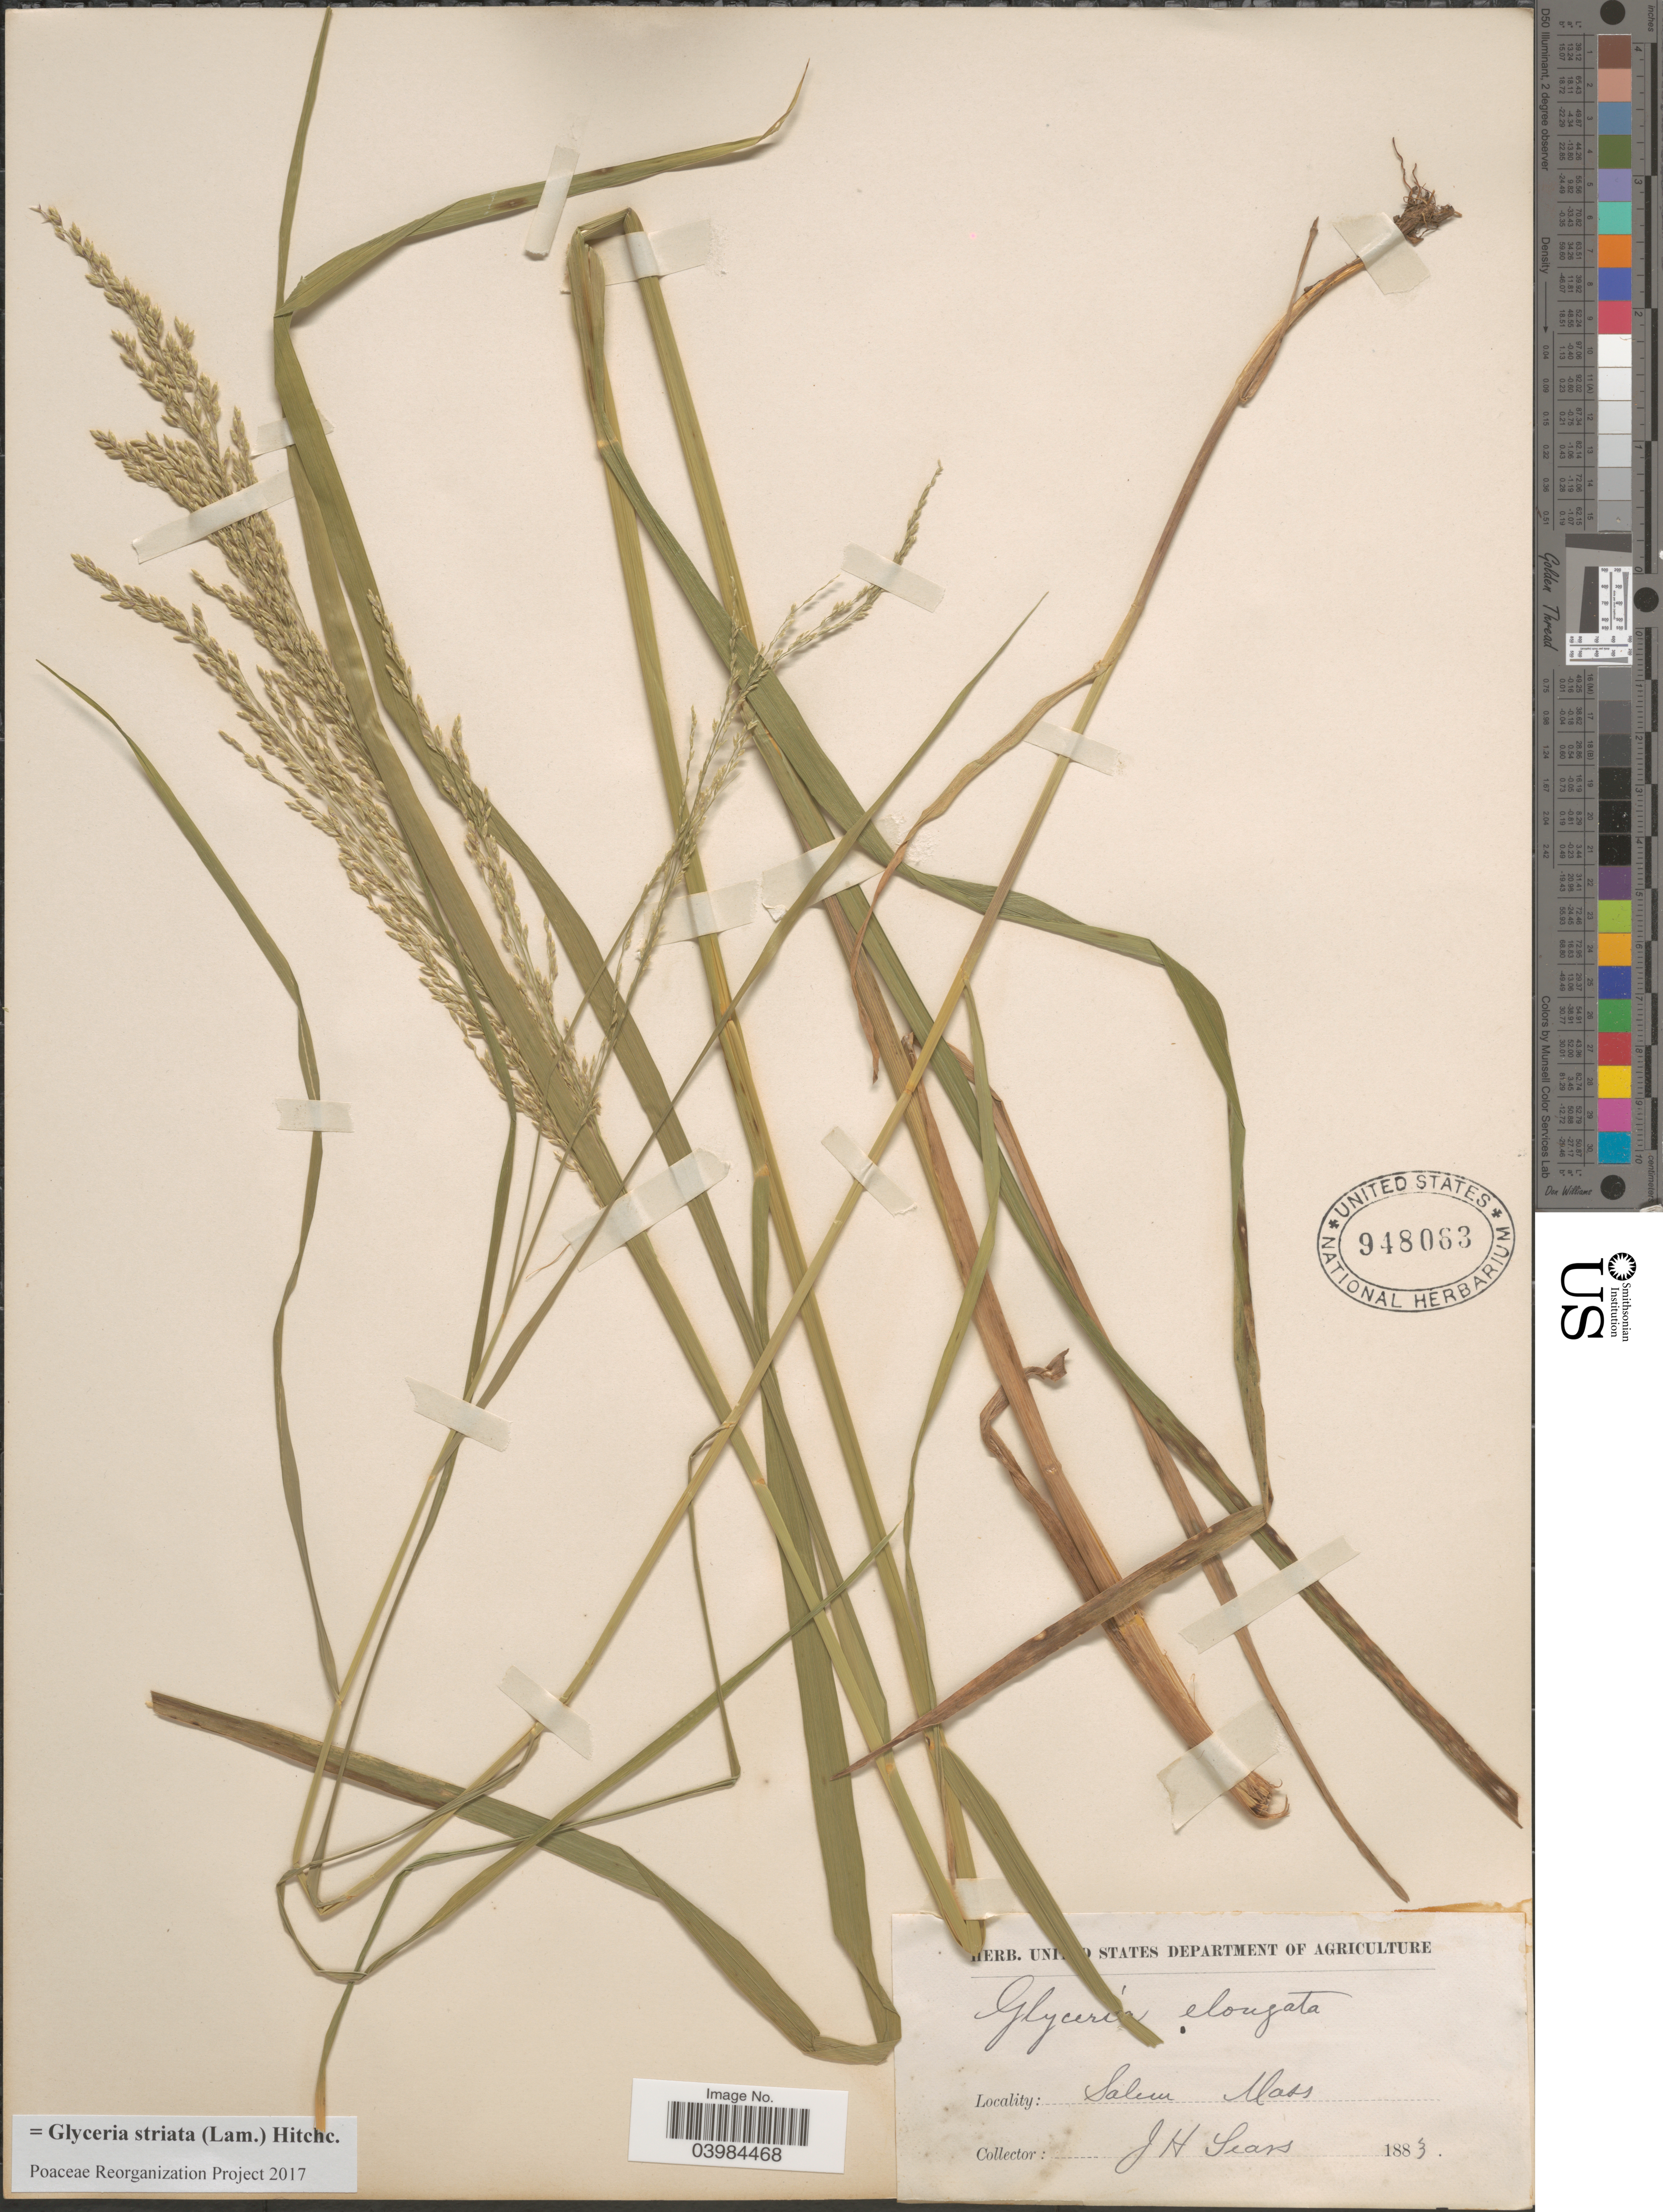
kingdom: Plantae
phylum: Tracheophyta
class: Liliopsida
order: Poales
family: Poaceae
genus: Glyceria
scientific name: Glyceria striata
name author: (Lam.) Hitchc.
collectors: J. Sears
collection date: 1883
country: United States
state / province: Massachusetts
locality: Salem.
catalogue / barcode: US 948063